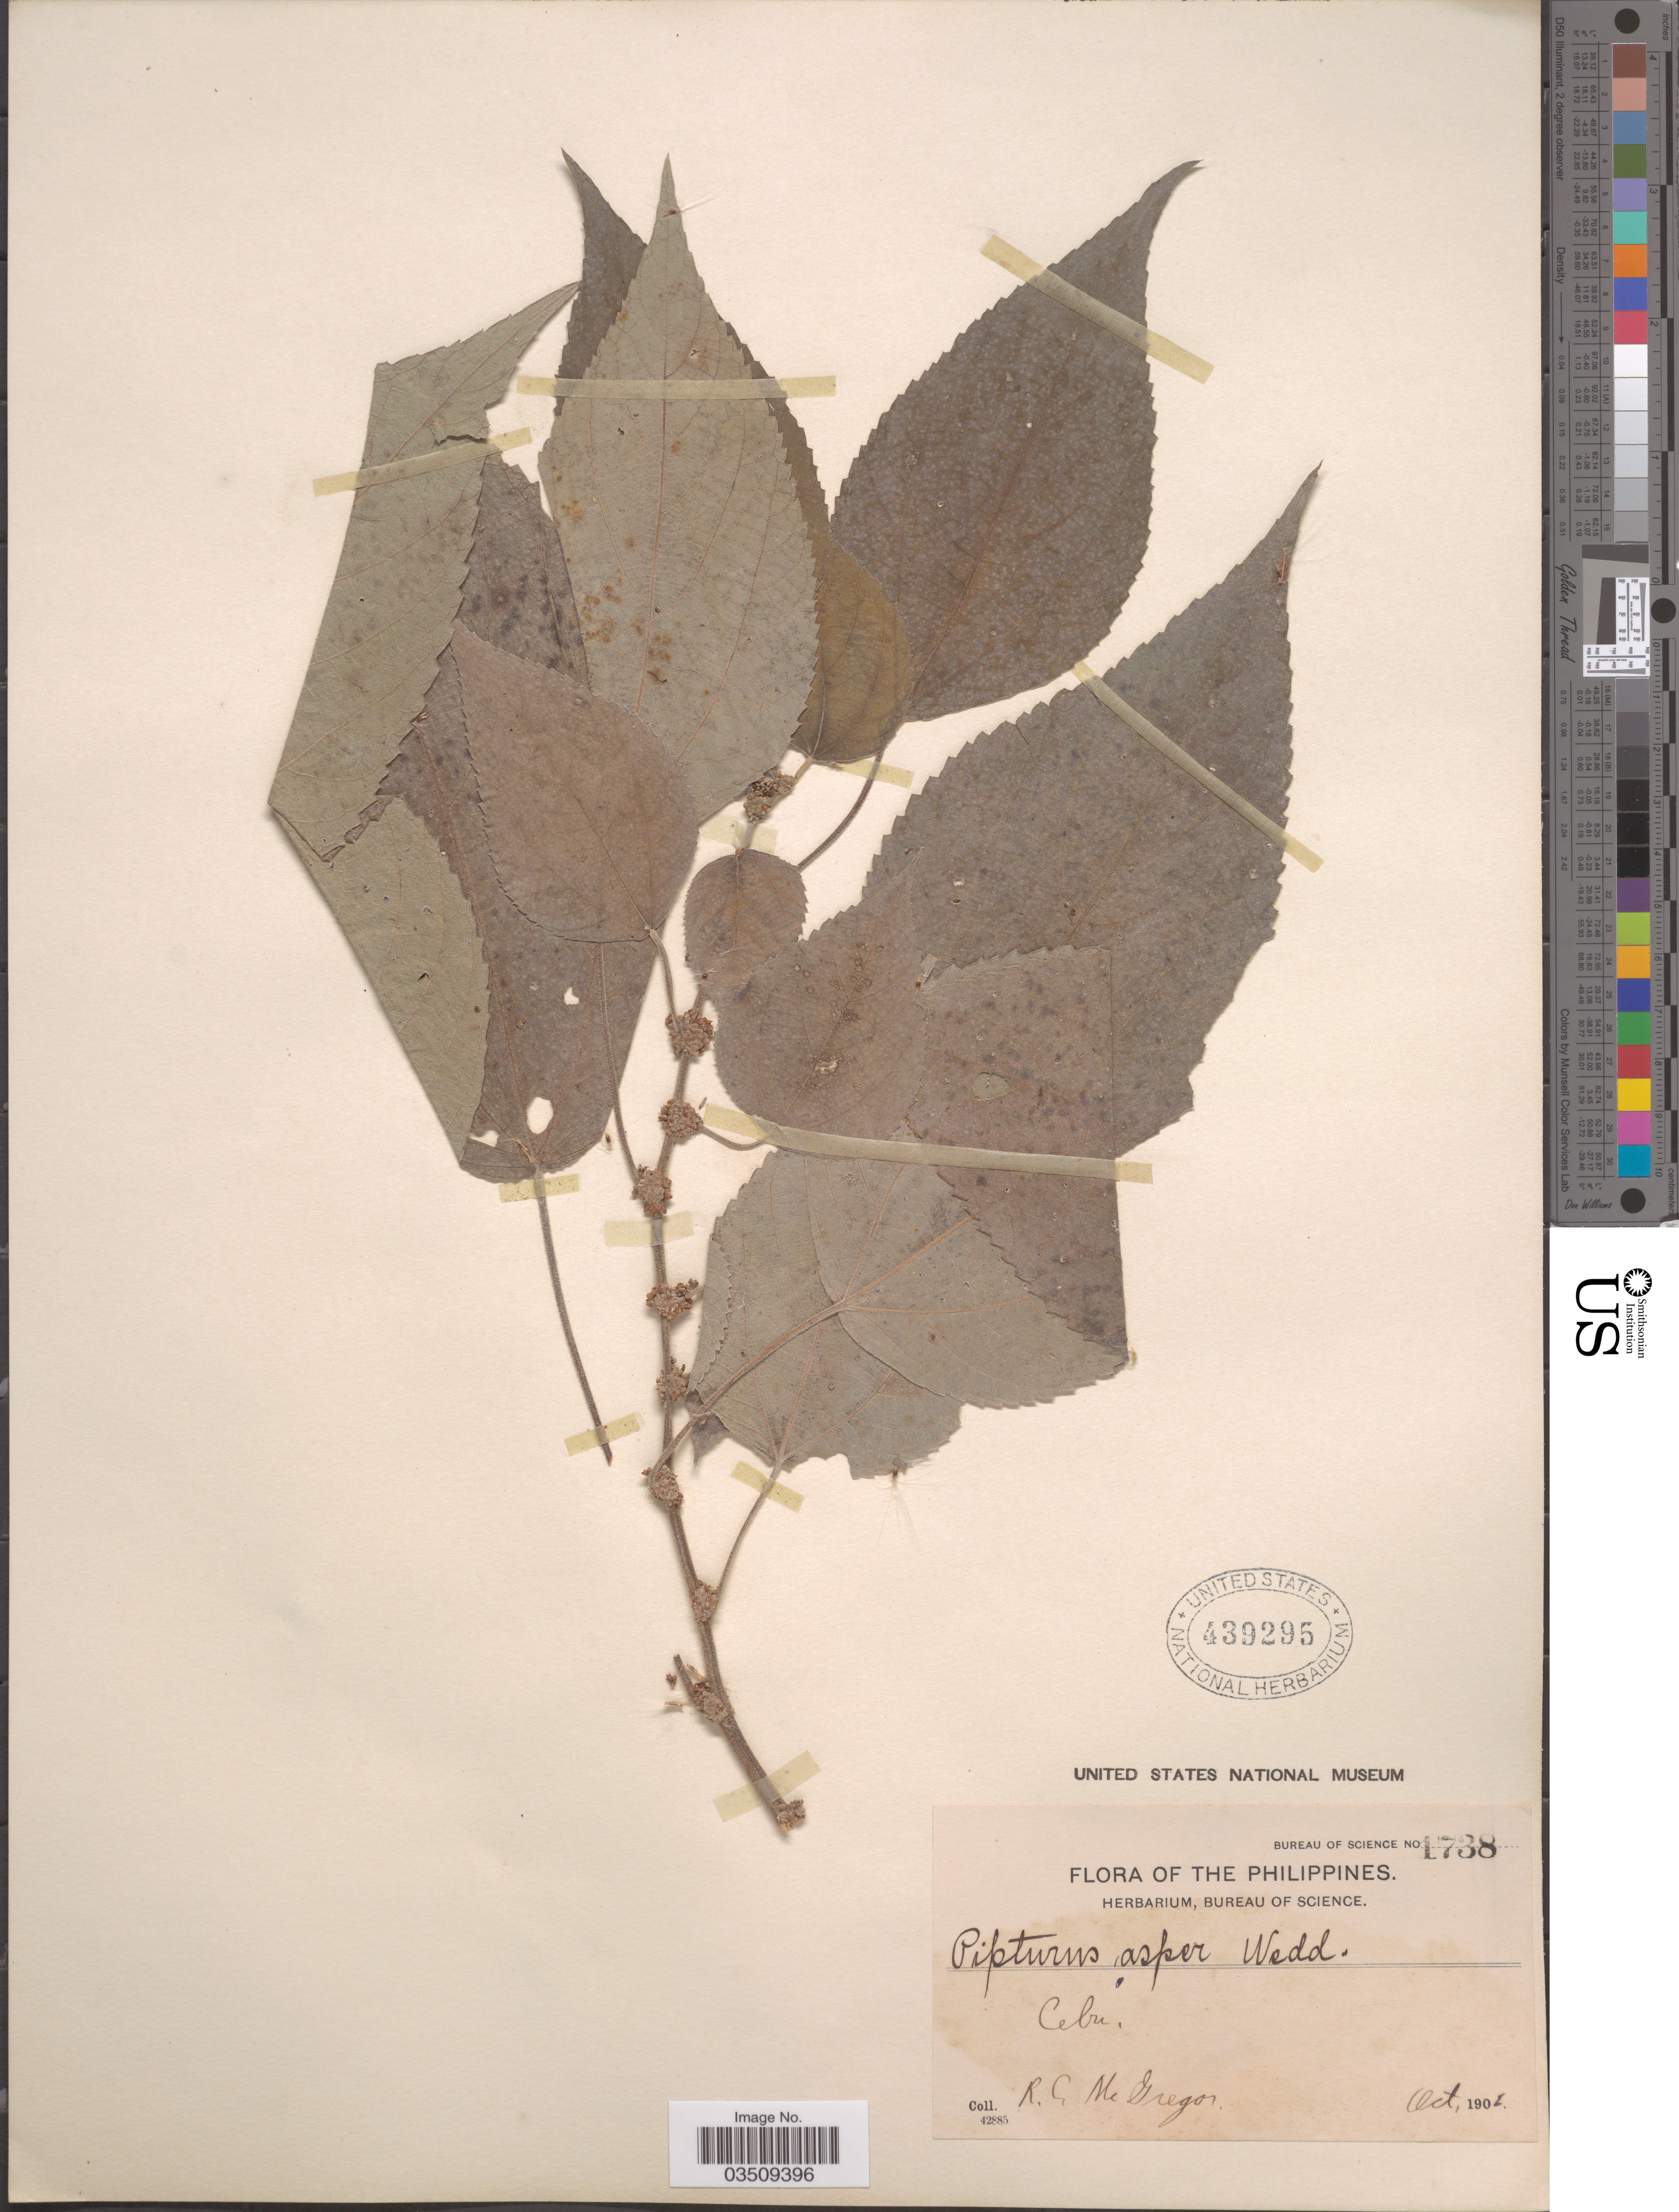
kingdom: Plantae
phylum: Tracheophyta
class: Magnoliopsida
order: Rosales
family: Urticaceae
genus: Pipturus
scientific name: Pipturus arborescens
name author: (Link) C.B. Rob.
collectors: R. C. McGregor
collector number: Bureau of Science 1738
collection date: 1906-10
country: Philippines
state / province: Central Visayas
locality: Cebu.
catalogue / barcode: US 439295